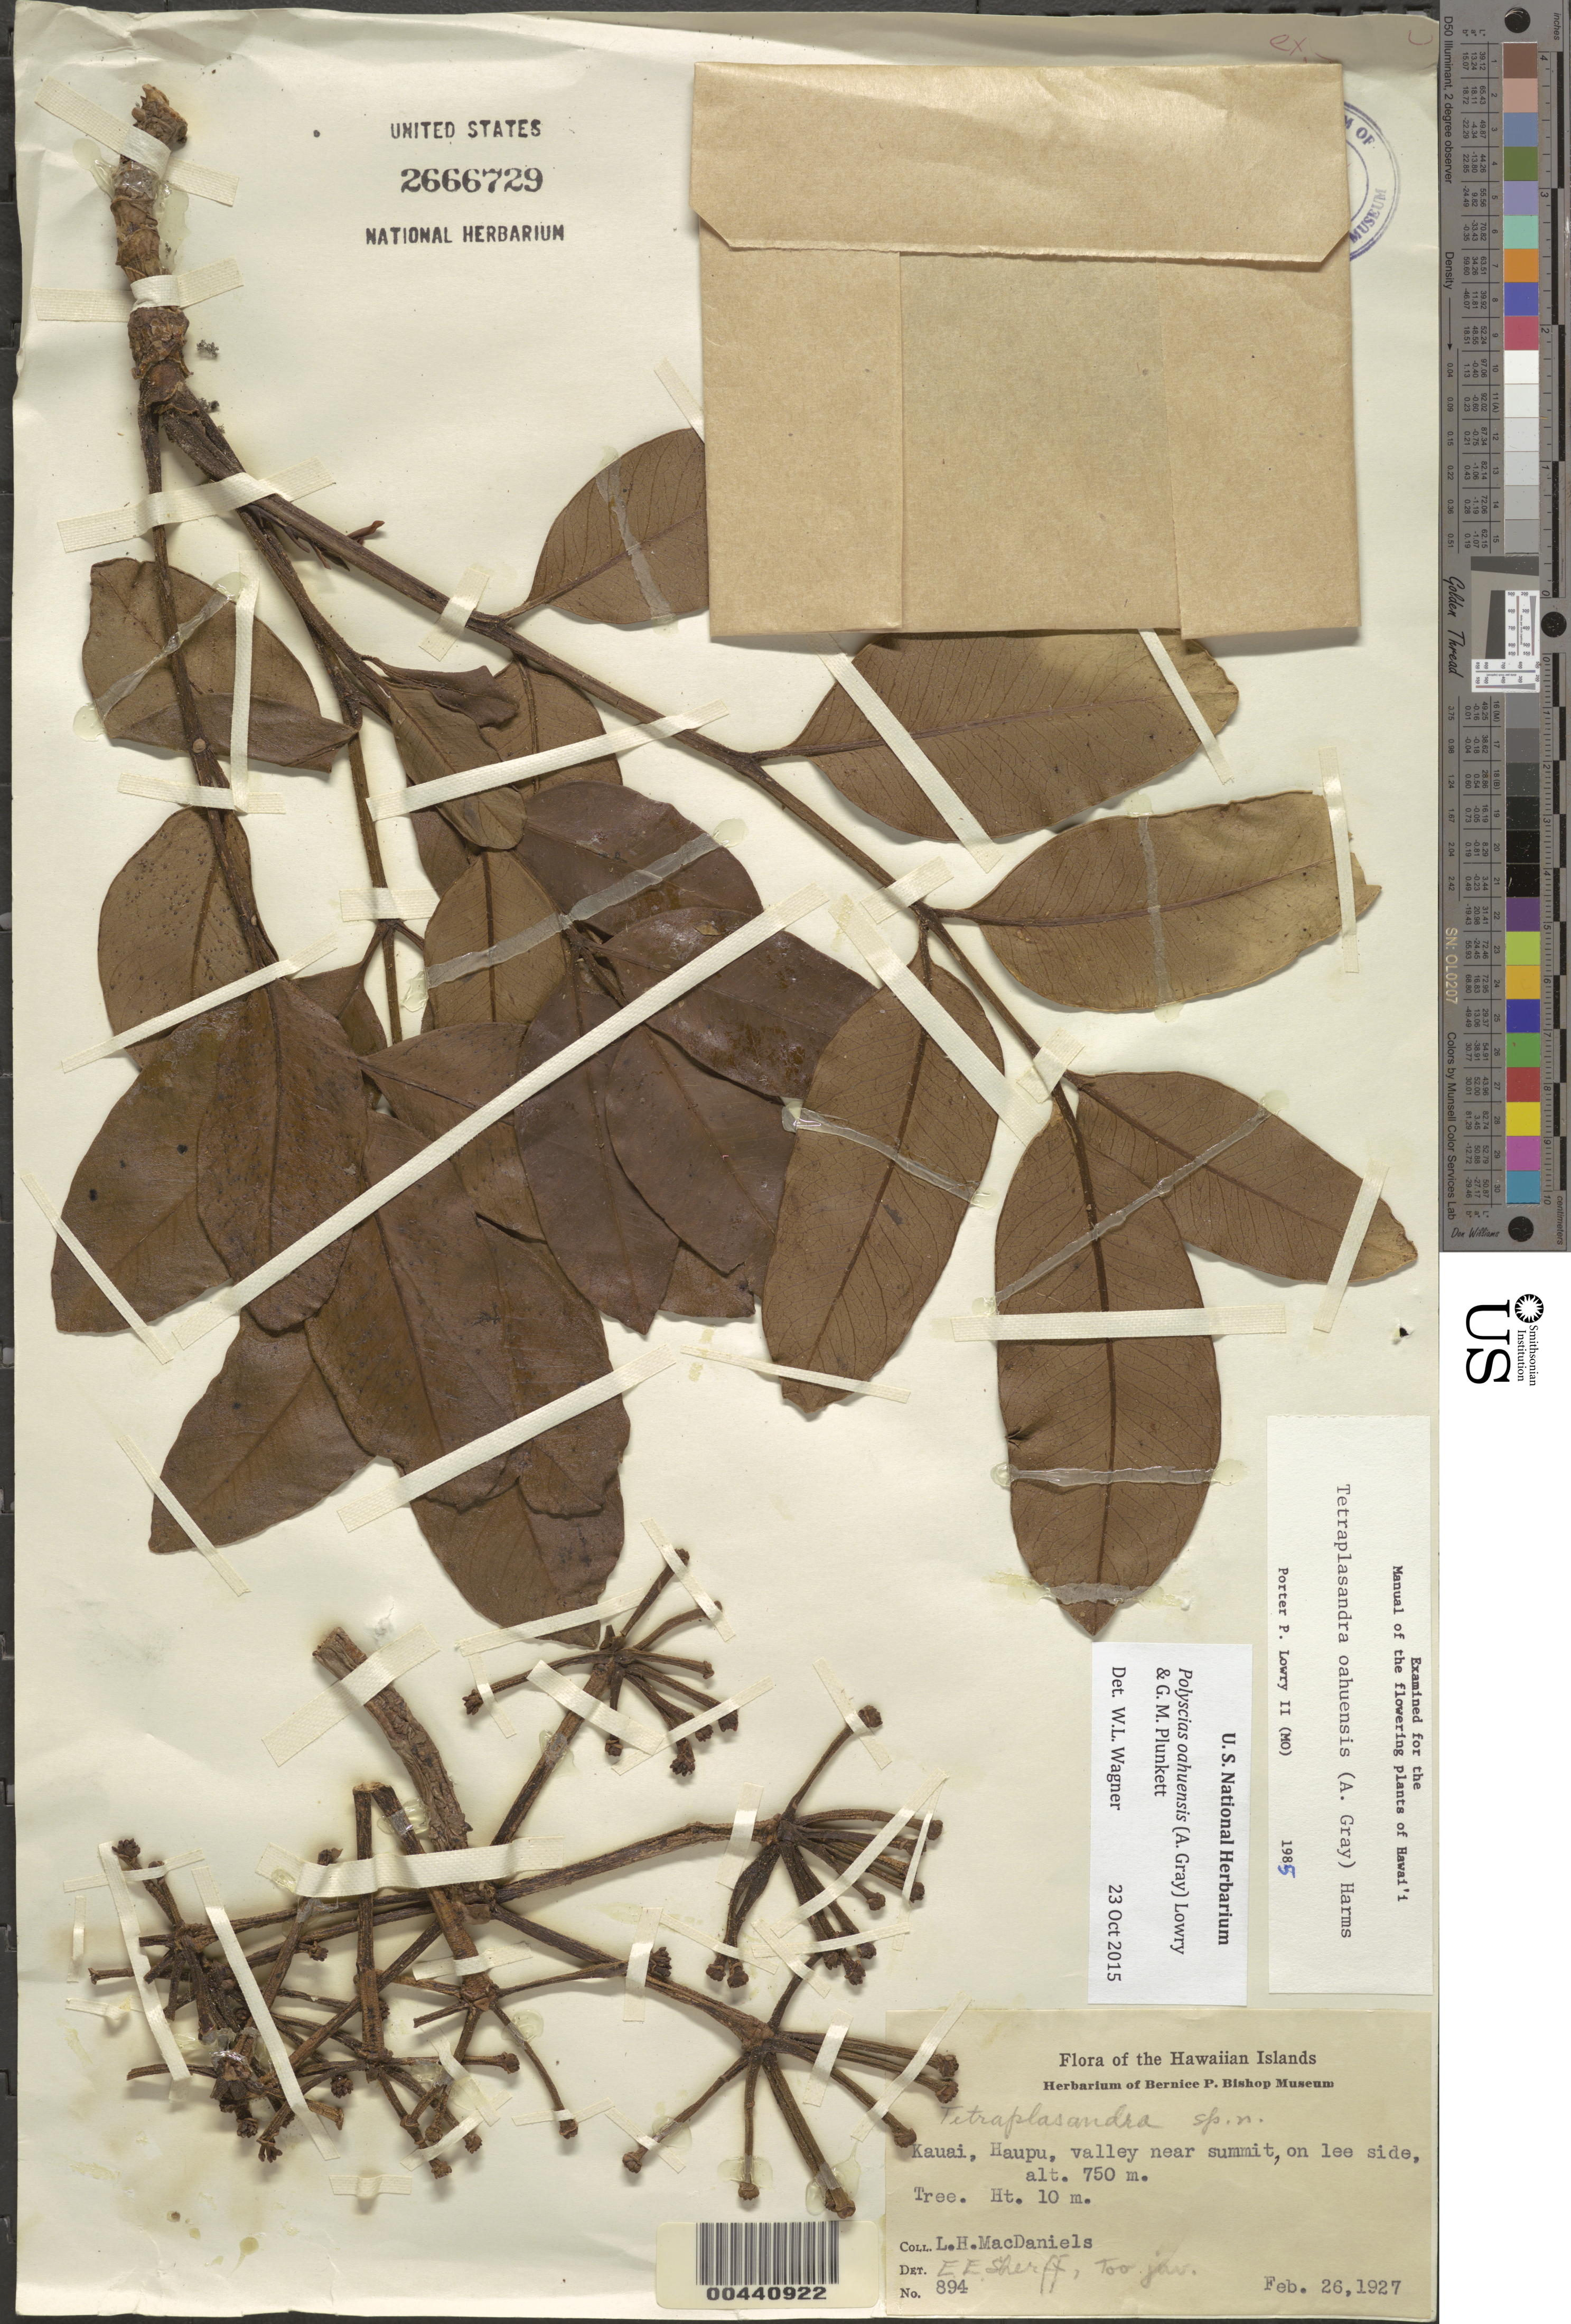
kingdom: Plantae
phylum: Tracheophyta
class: Magnoliopsida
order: Apiales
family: Araliaceae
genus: Polyscias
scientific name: Polyscias oahuensis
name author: (A. Gray) Lowry & G. M. Plunkett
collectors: L. MacDaniels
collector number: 894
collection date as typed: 26 Feb 1927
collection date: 1927-02-26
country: United States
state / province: Hawaii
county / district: Kauai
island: Kaua'i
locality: Haupu, Valley near summit, on lee side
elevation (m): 750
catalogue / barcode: US 2666729